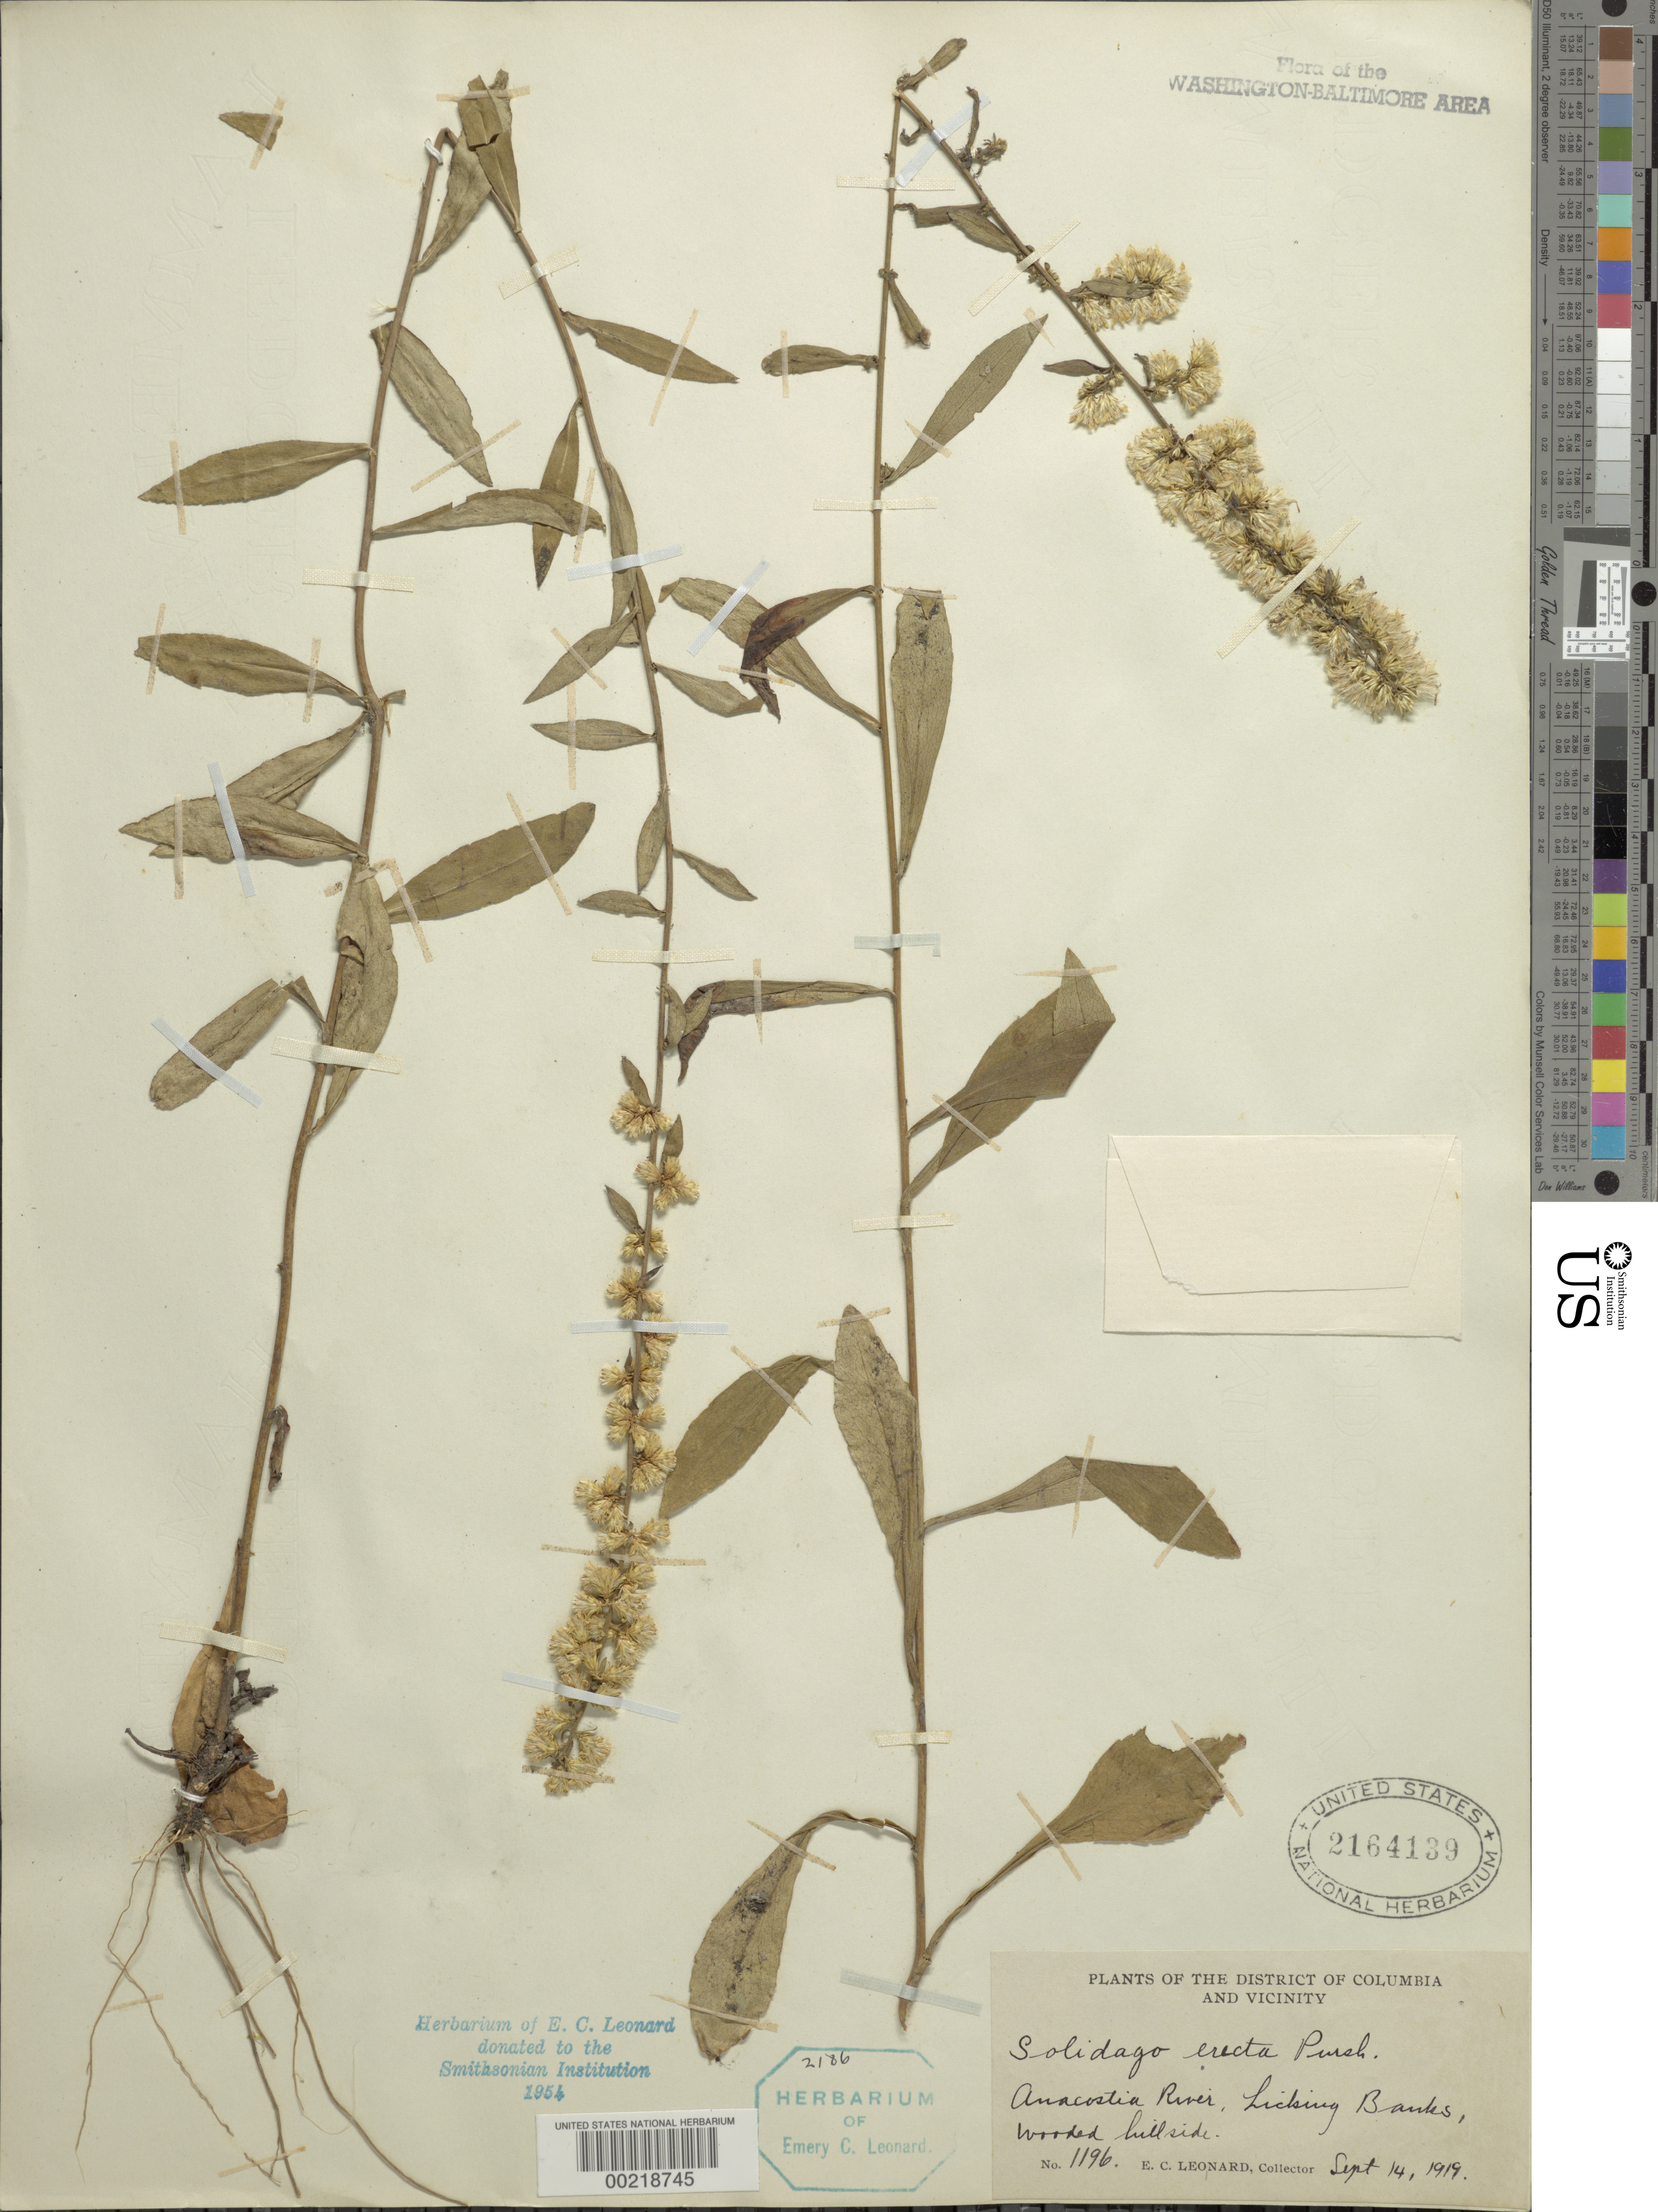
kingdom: Plantae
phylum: Tracheophyta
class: Magnoliopsida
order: Asterales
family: Asteraceae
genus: Solidago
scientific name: Solidago erecta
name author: Pursh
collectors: E. C. Leonard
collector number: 1196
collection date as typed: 14 Sep 1919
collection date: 1919-09-14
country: United States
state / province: District of Columbia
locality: Anacostia River, Licking Banks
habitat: Wooded hillside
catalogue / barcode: US 2164139